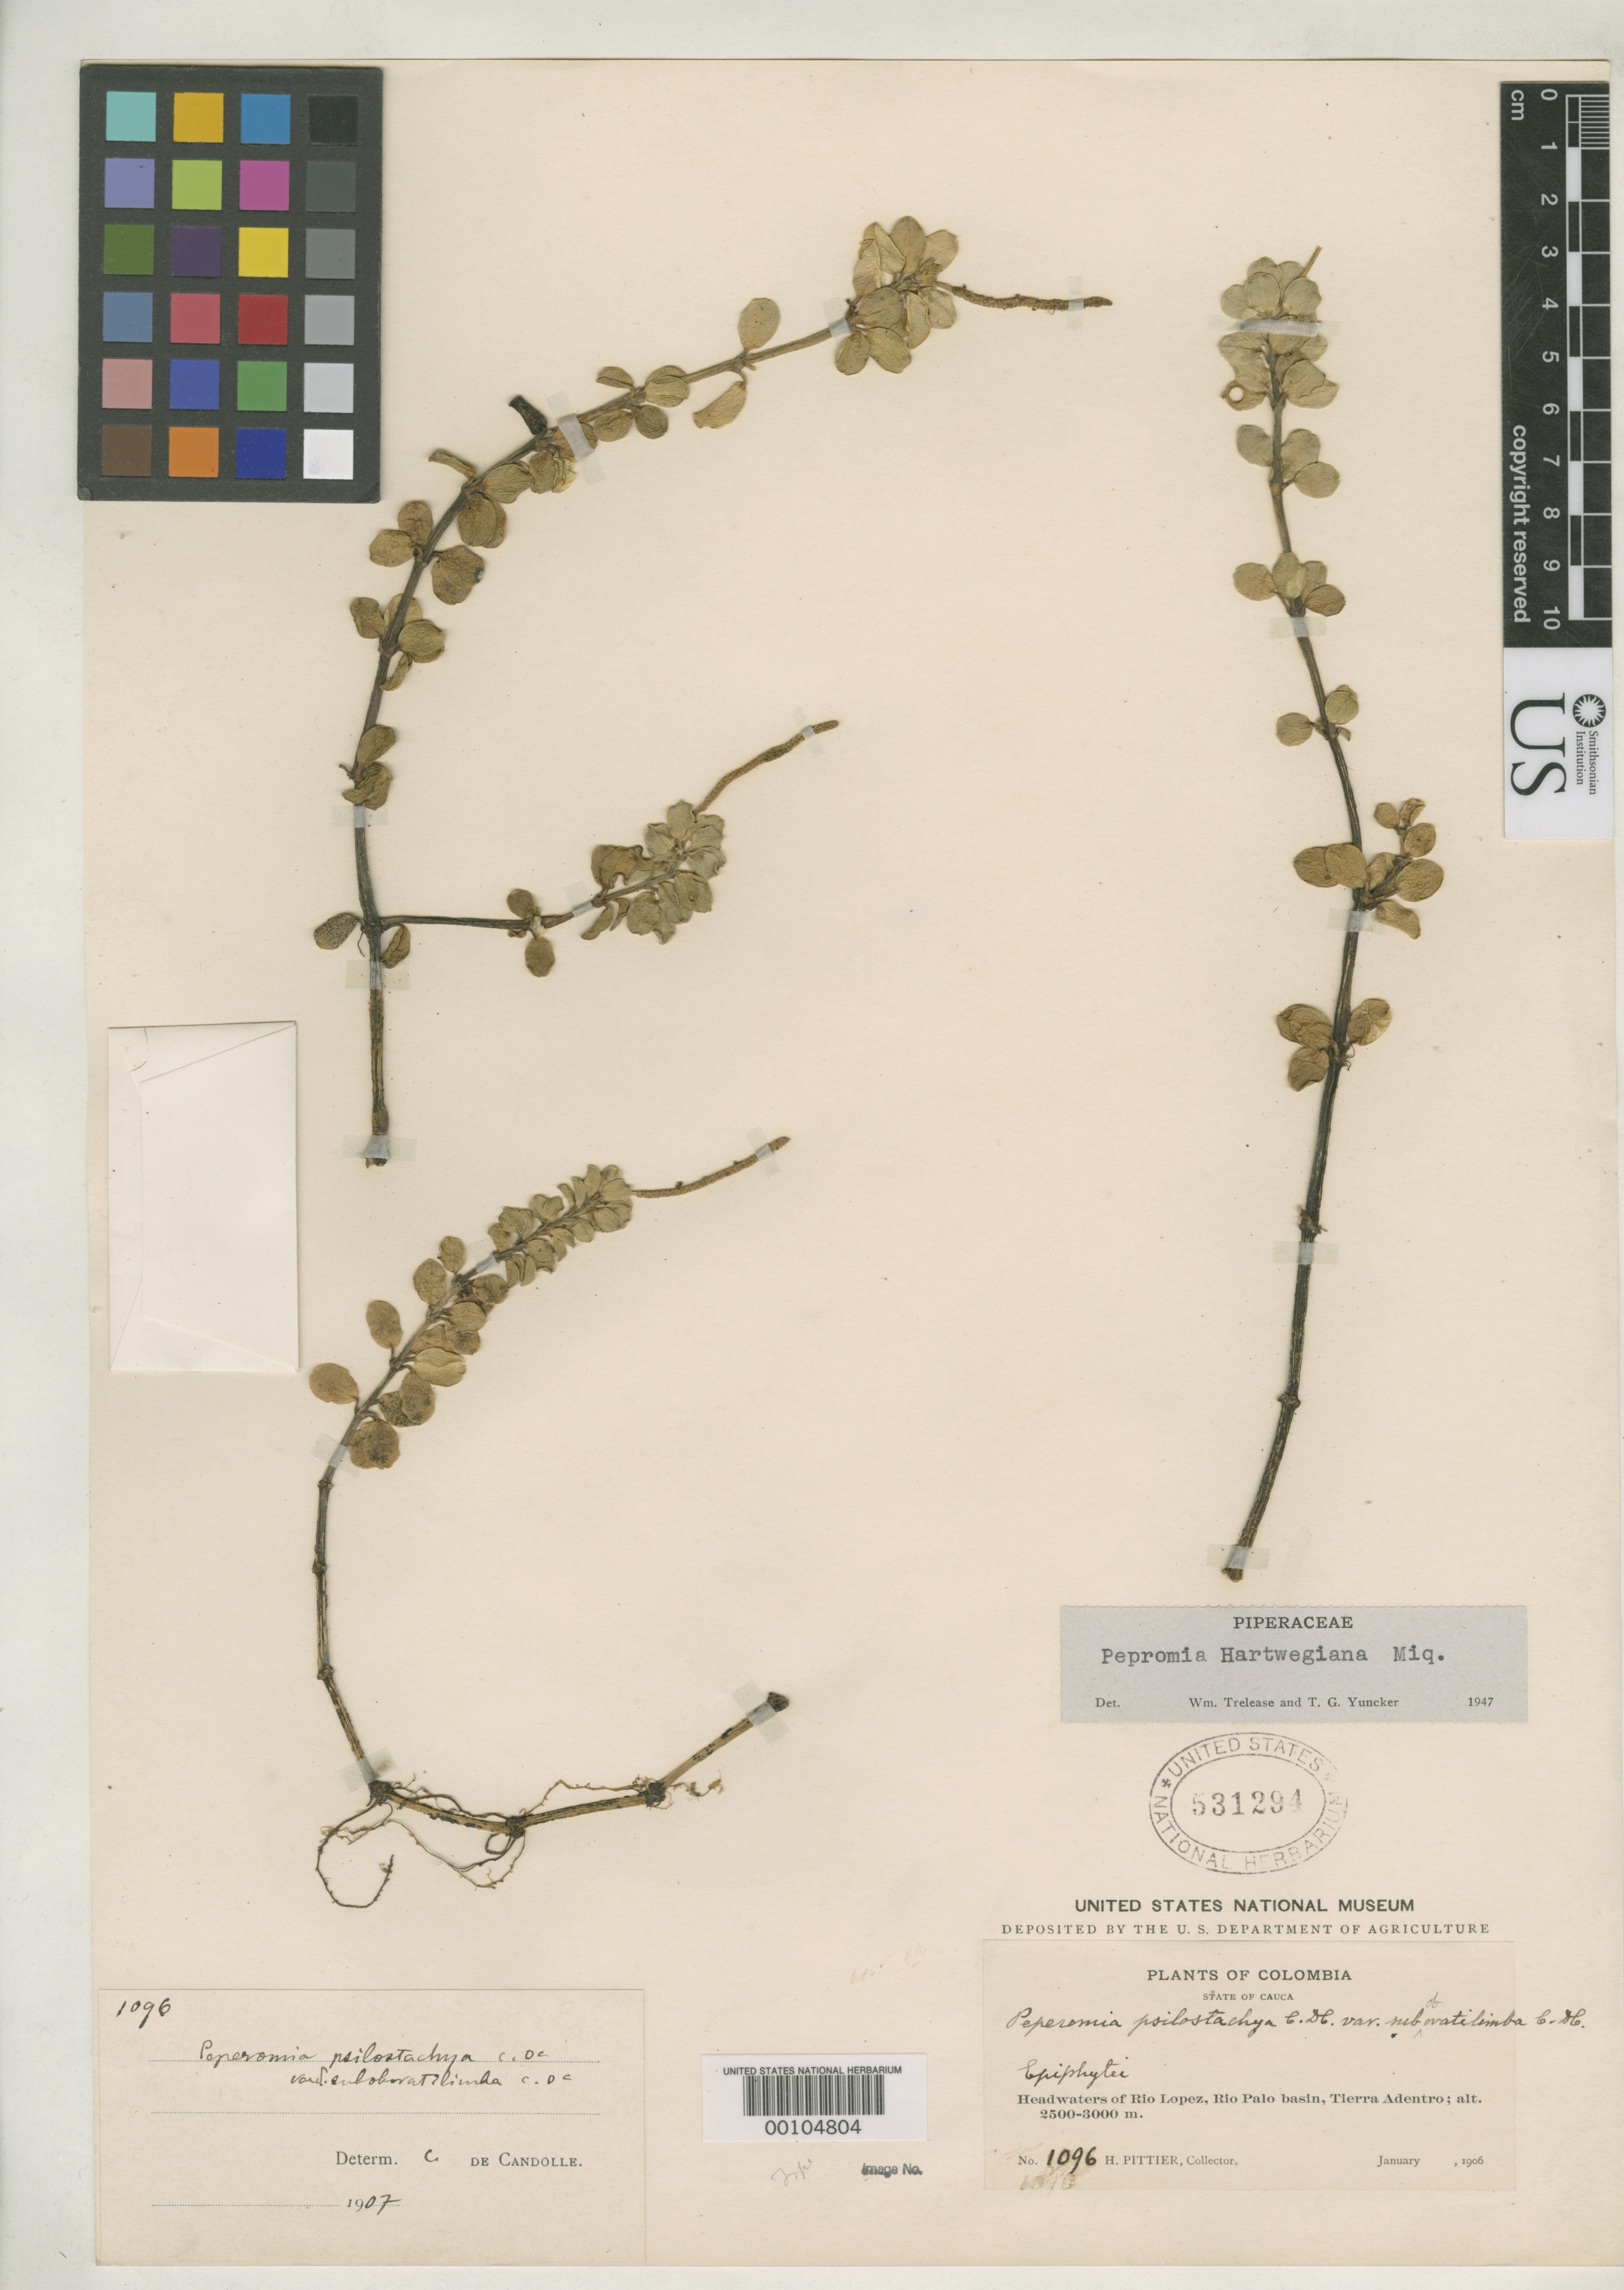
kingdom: Plantae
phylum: Tracheophyta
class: Magnoliopsida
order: Piperales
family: Piperaceae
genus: Peperomia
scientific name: Peperomia psilostachya var. subobovatilimba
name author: C. DC.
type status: Holotype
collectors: H. F. Pittier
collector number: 1096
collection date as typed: Jan 1906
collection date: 1906-01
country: Colombia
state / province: Cauca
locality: Rio Lopez, Rio Palo Basin, Tierra Adentro.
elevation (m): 2300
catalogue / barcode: US 531294